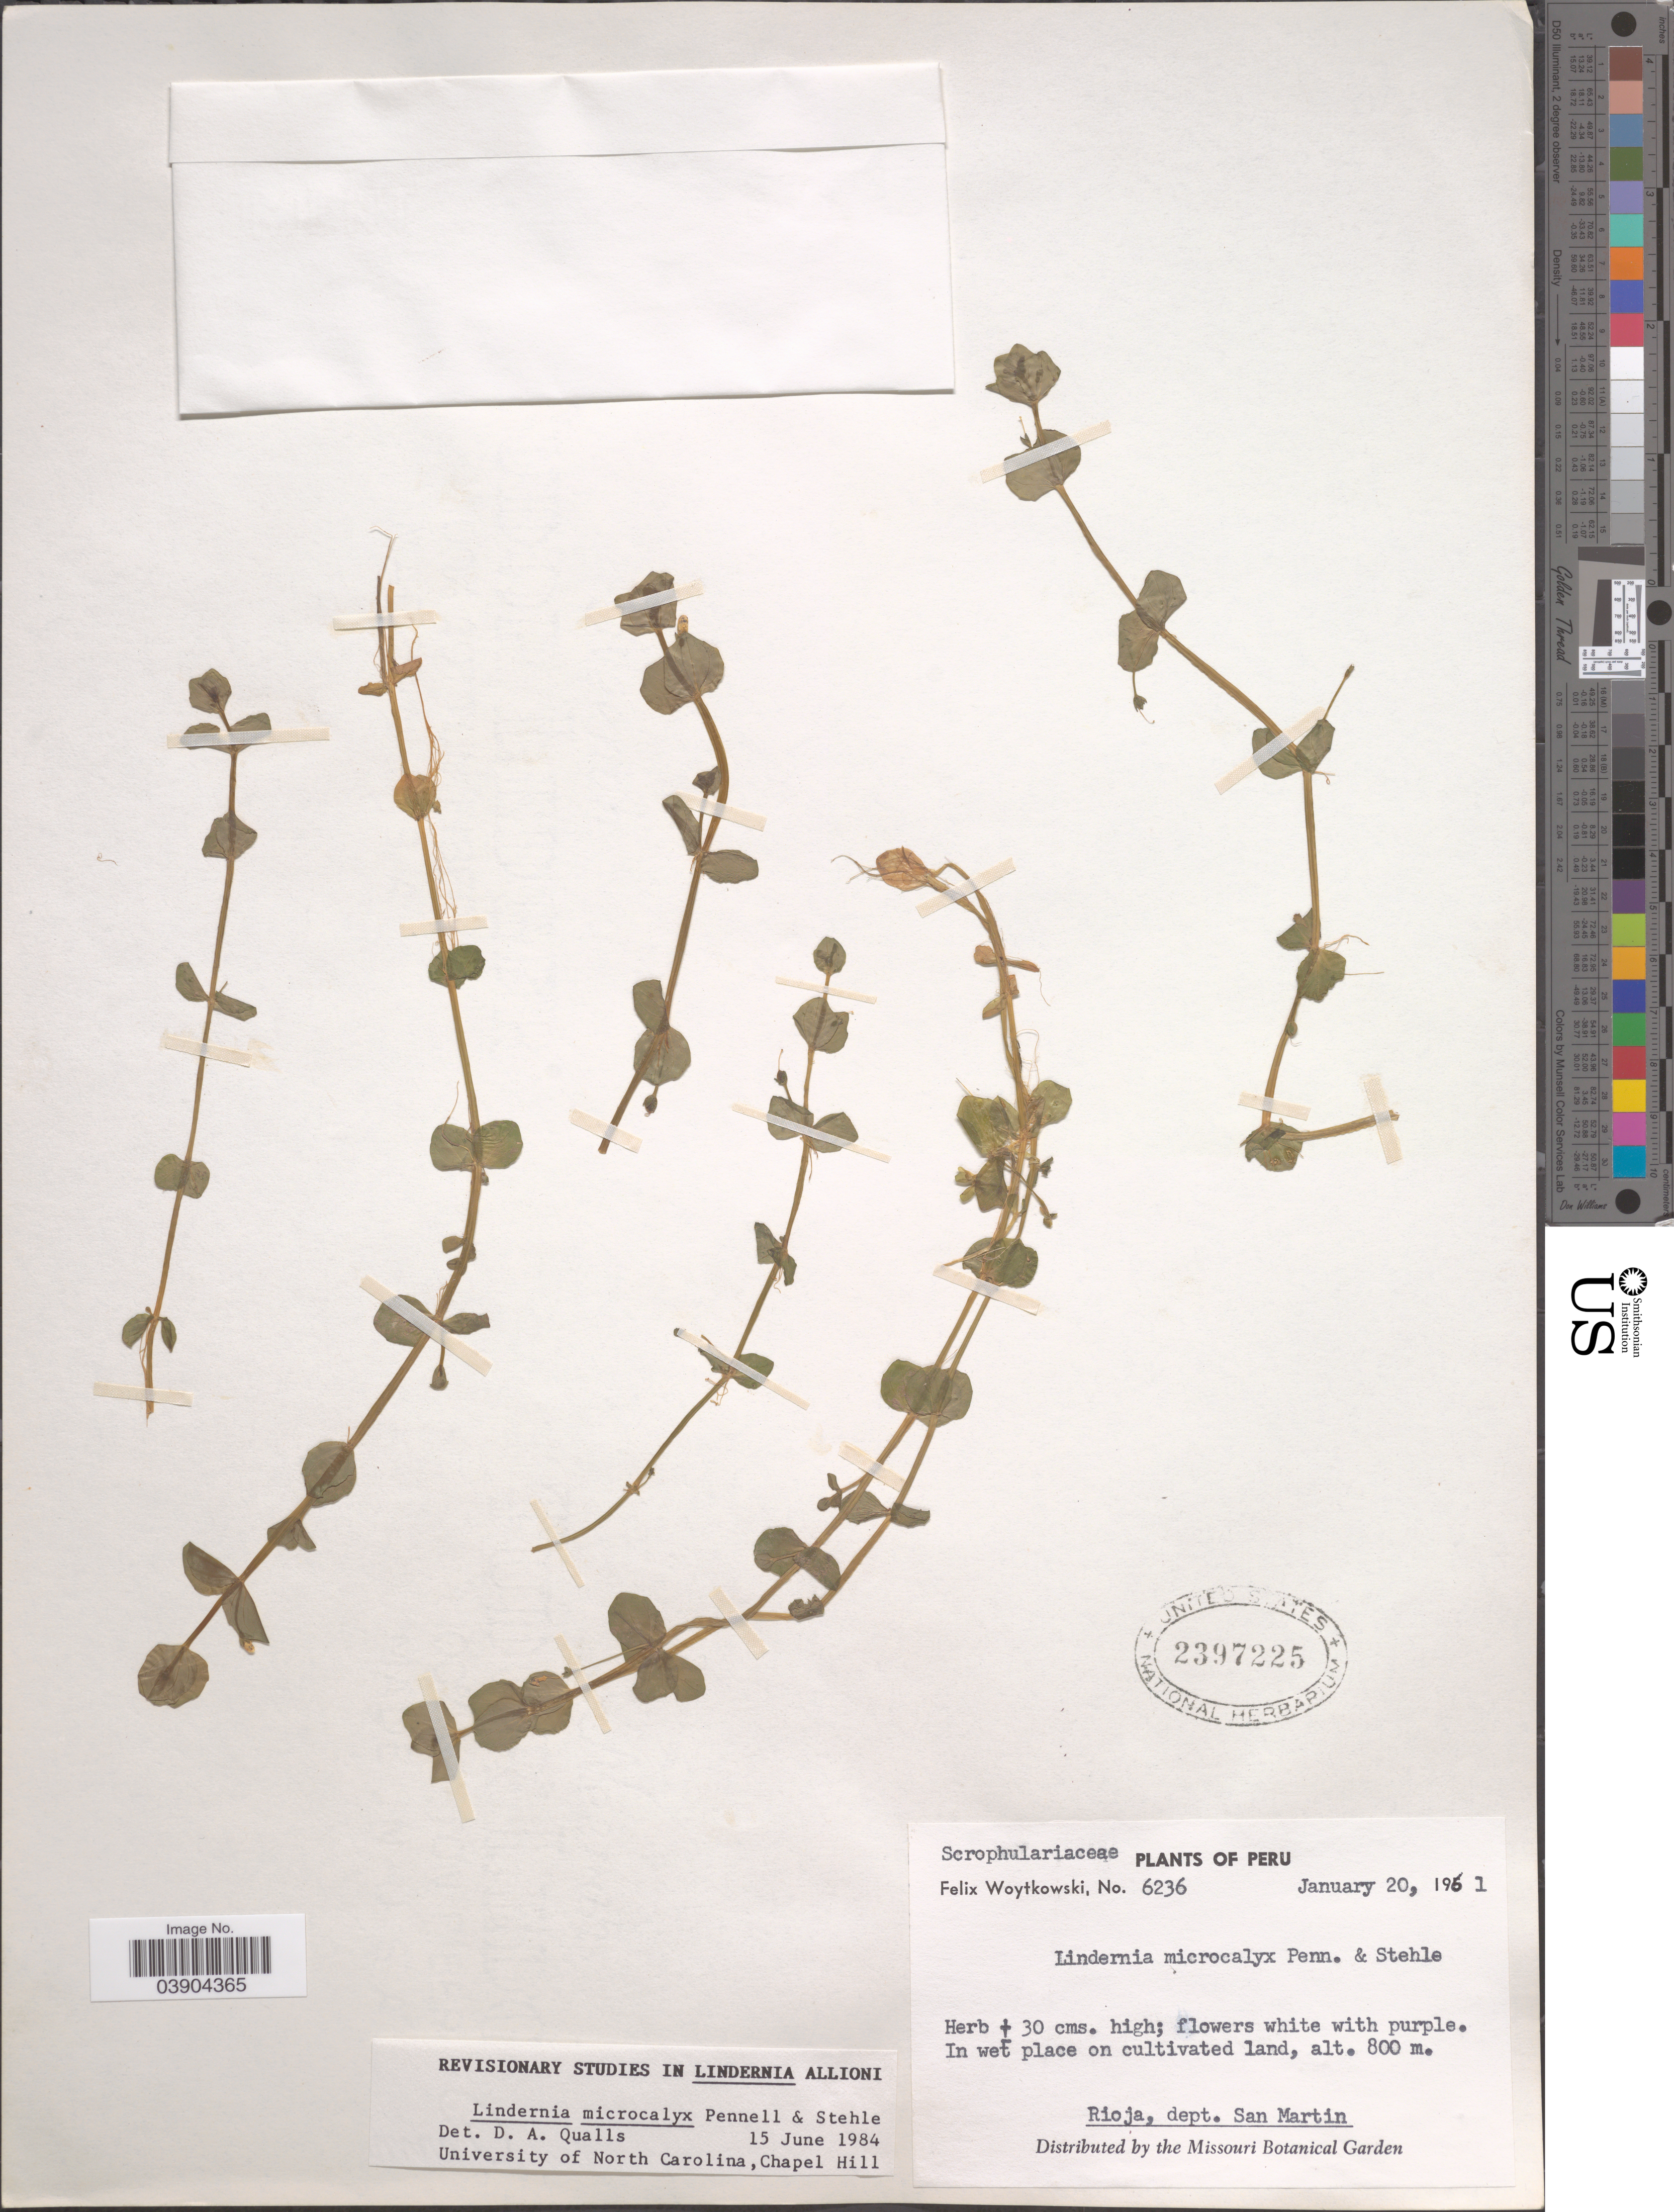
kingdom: Plantae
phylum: Tracheophyta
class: Magnoliopsida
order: Lamiales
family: Linderniaceae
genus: Lindernia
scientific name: Lindernia microcalyx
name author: Pennell & Stehlé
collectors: F. Woytkowski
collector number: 6236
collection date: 1961-01-20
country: Peru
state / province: San Martín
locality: Rioja, dept. San Martin.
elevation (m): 800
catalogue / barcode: US 2397225